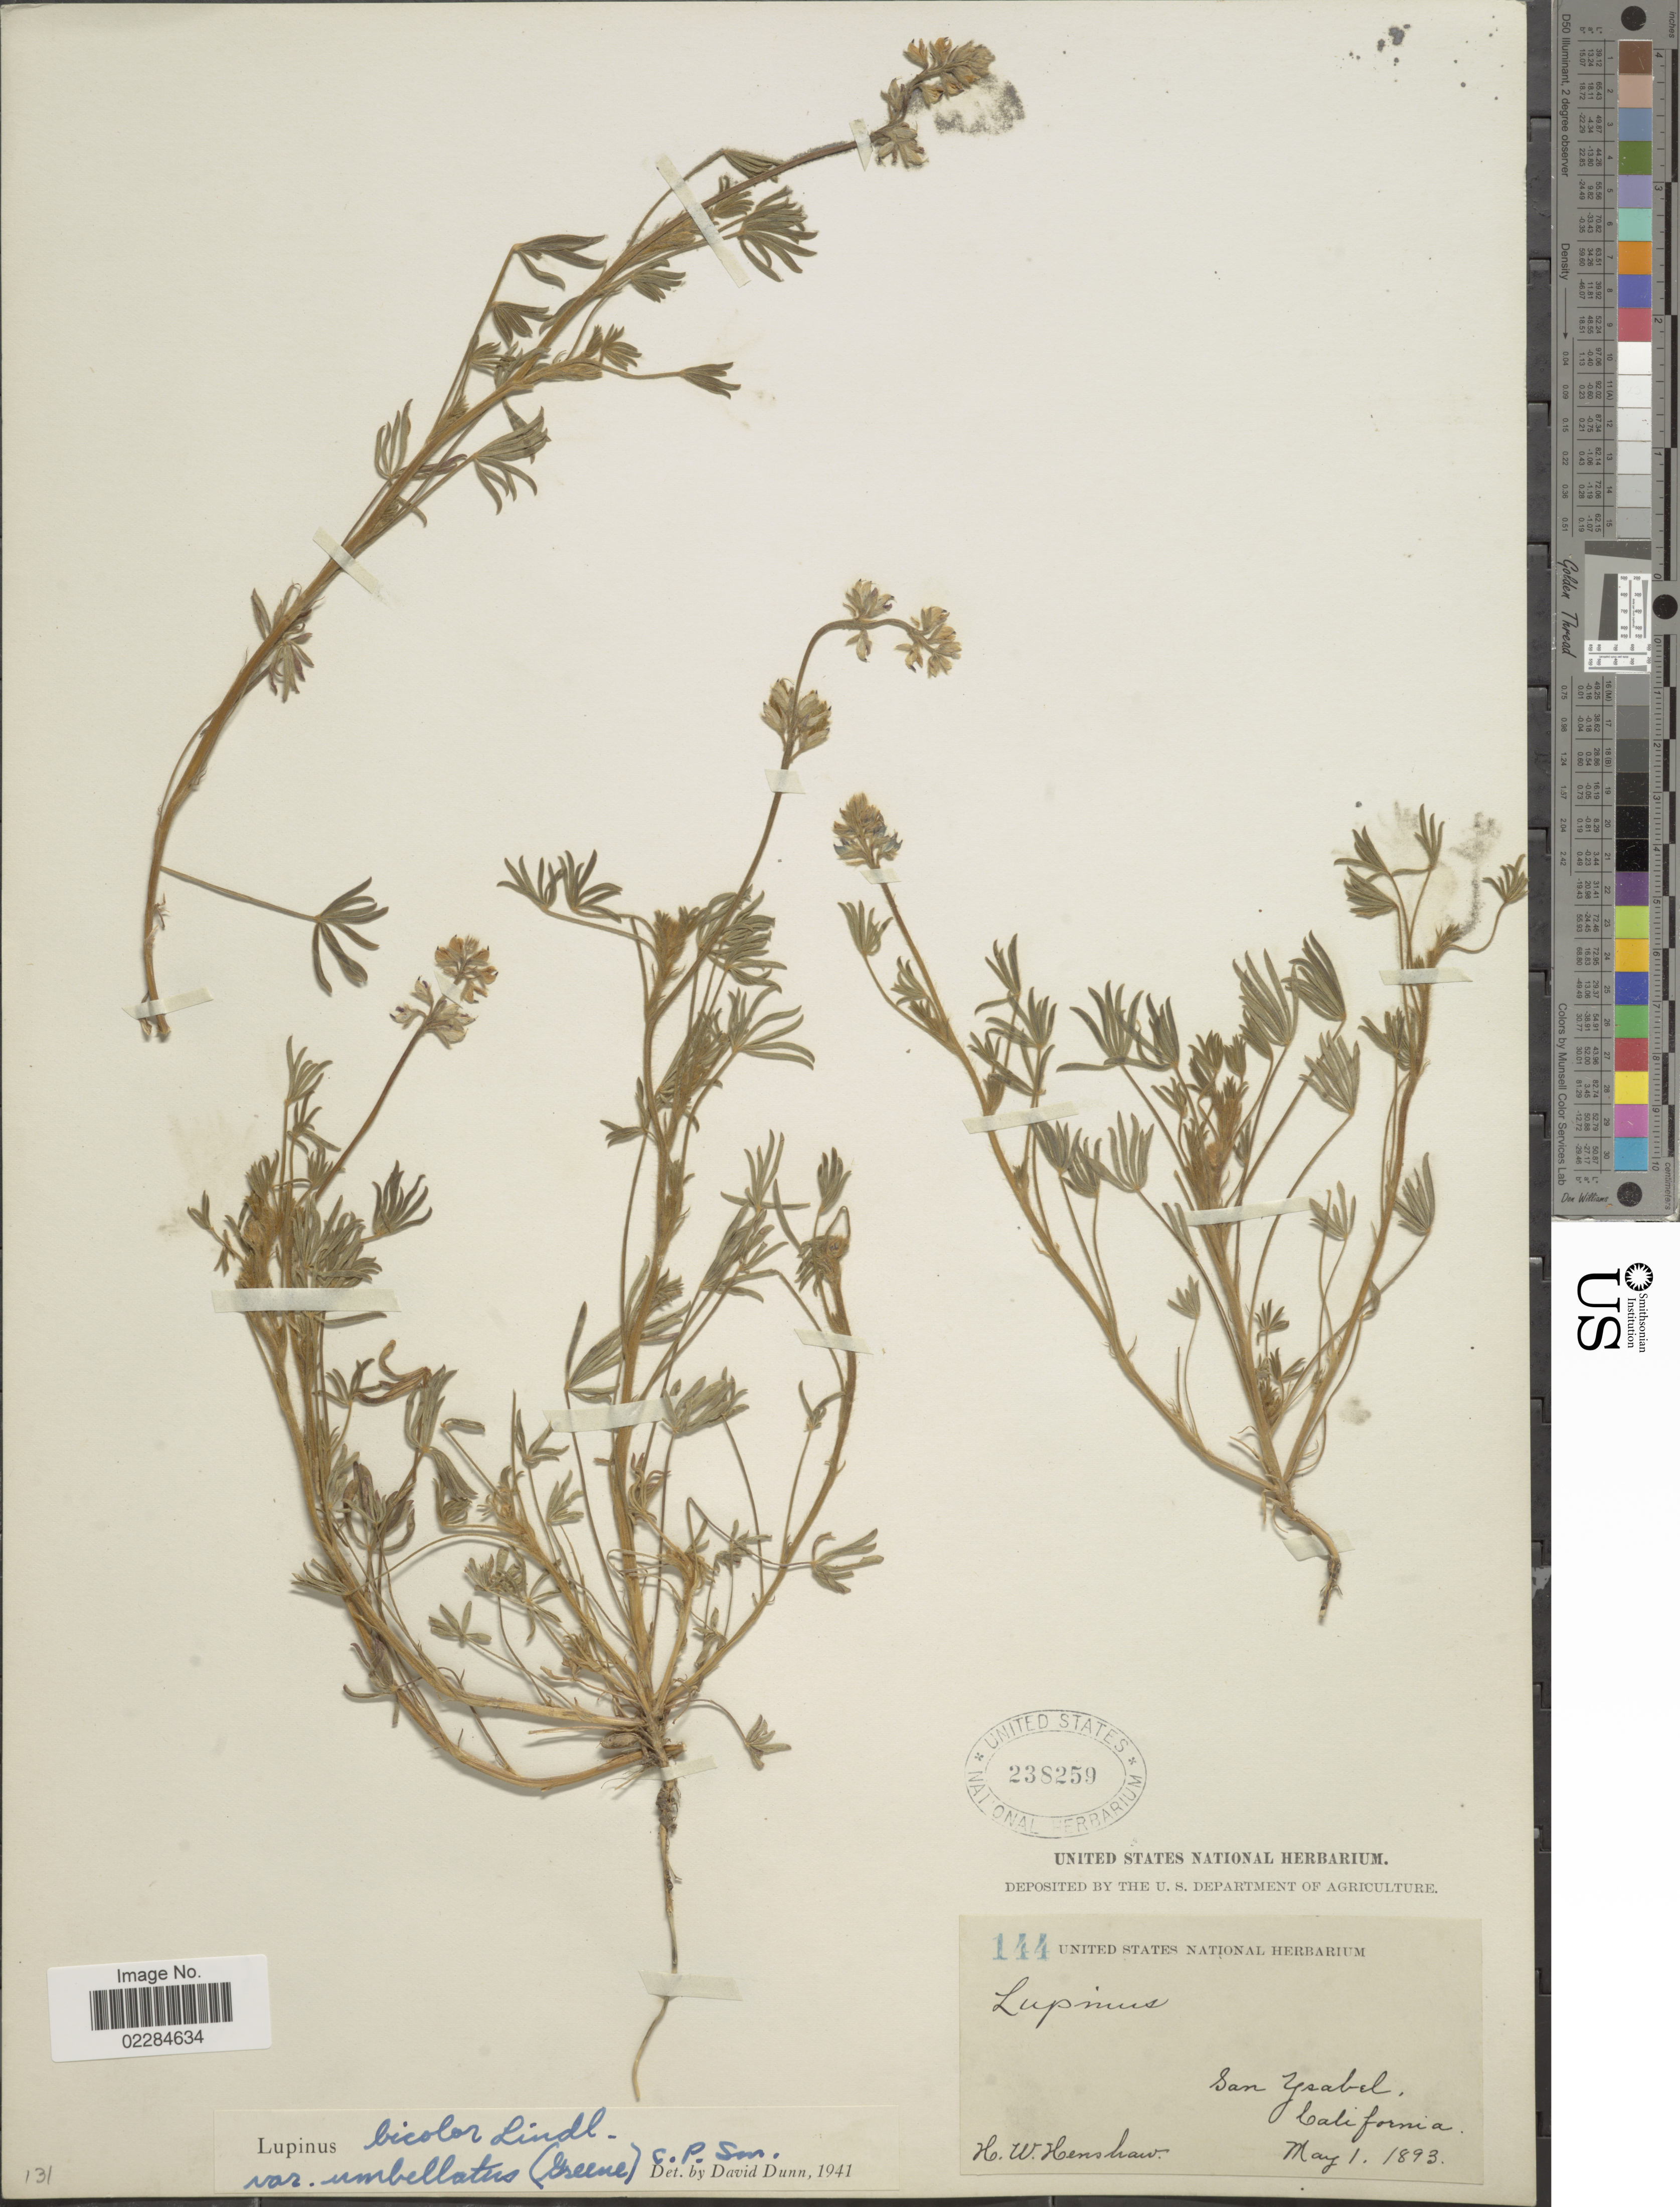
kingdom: Plantae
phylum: Tracheophyta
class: Magnoliopsida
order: Fabales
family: Fabaceae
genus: Lupinus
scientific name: Lupinus bicolor var. umbellatus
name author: (Greene) C.P. Sm.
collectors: H. Henshaw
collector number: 144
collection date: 1893-05-01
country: United States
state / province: California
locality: San Ysabel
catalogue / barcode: US 238259